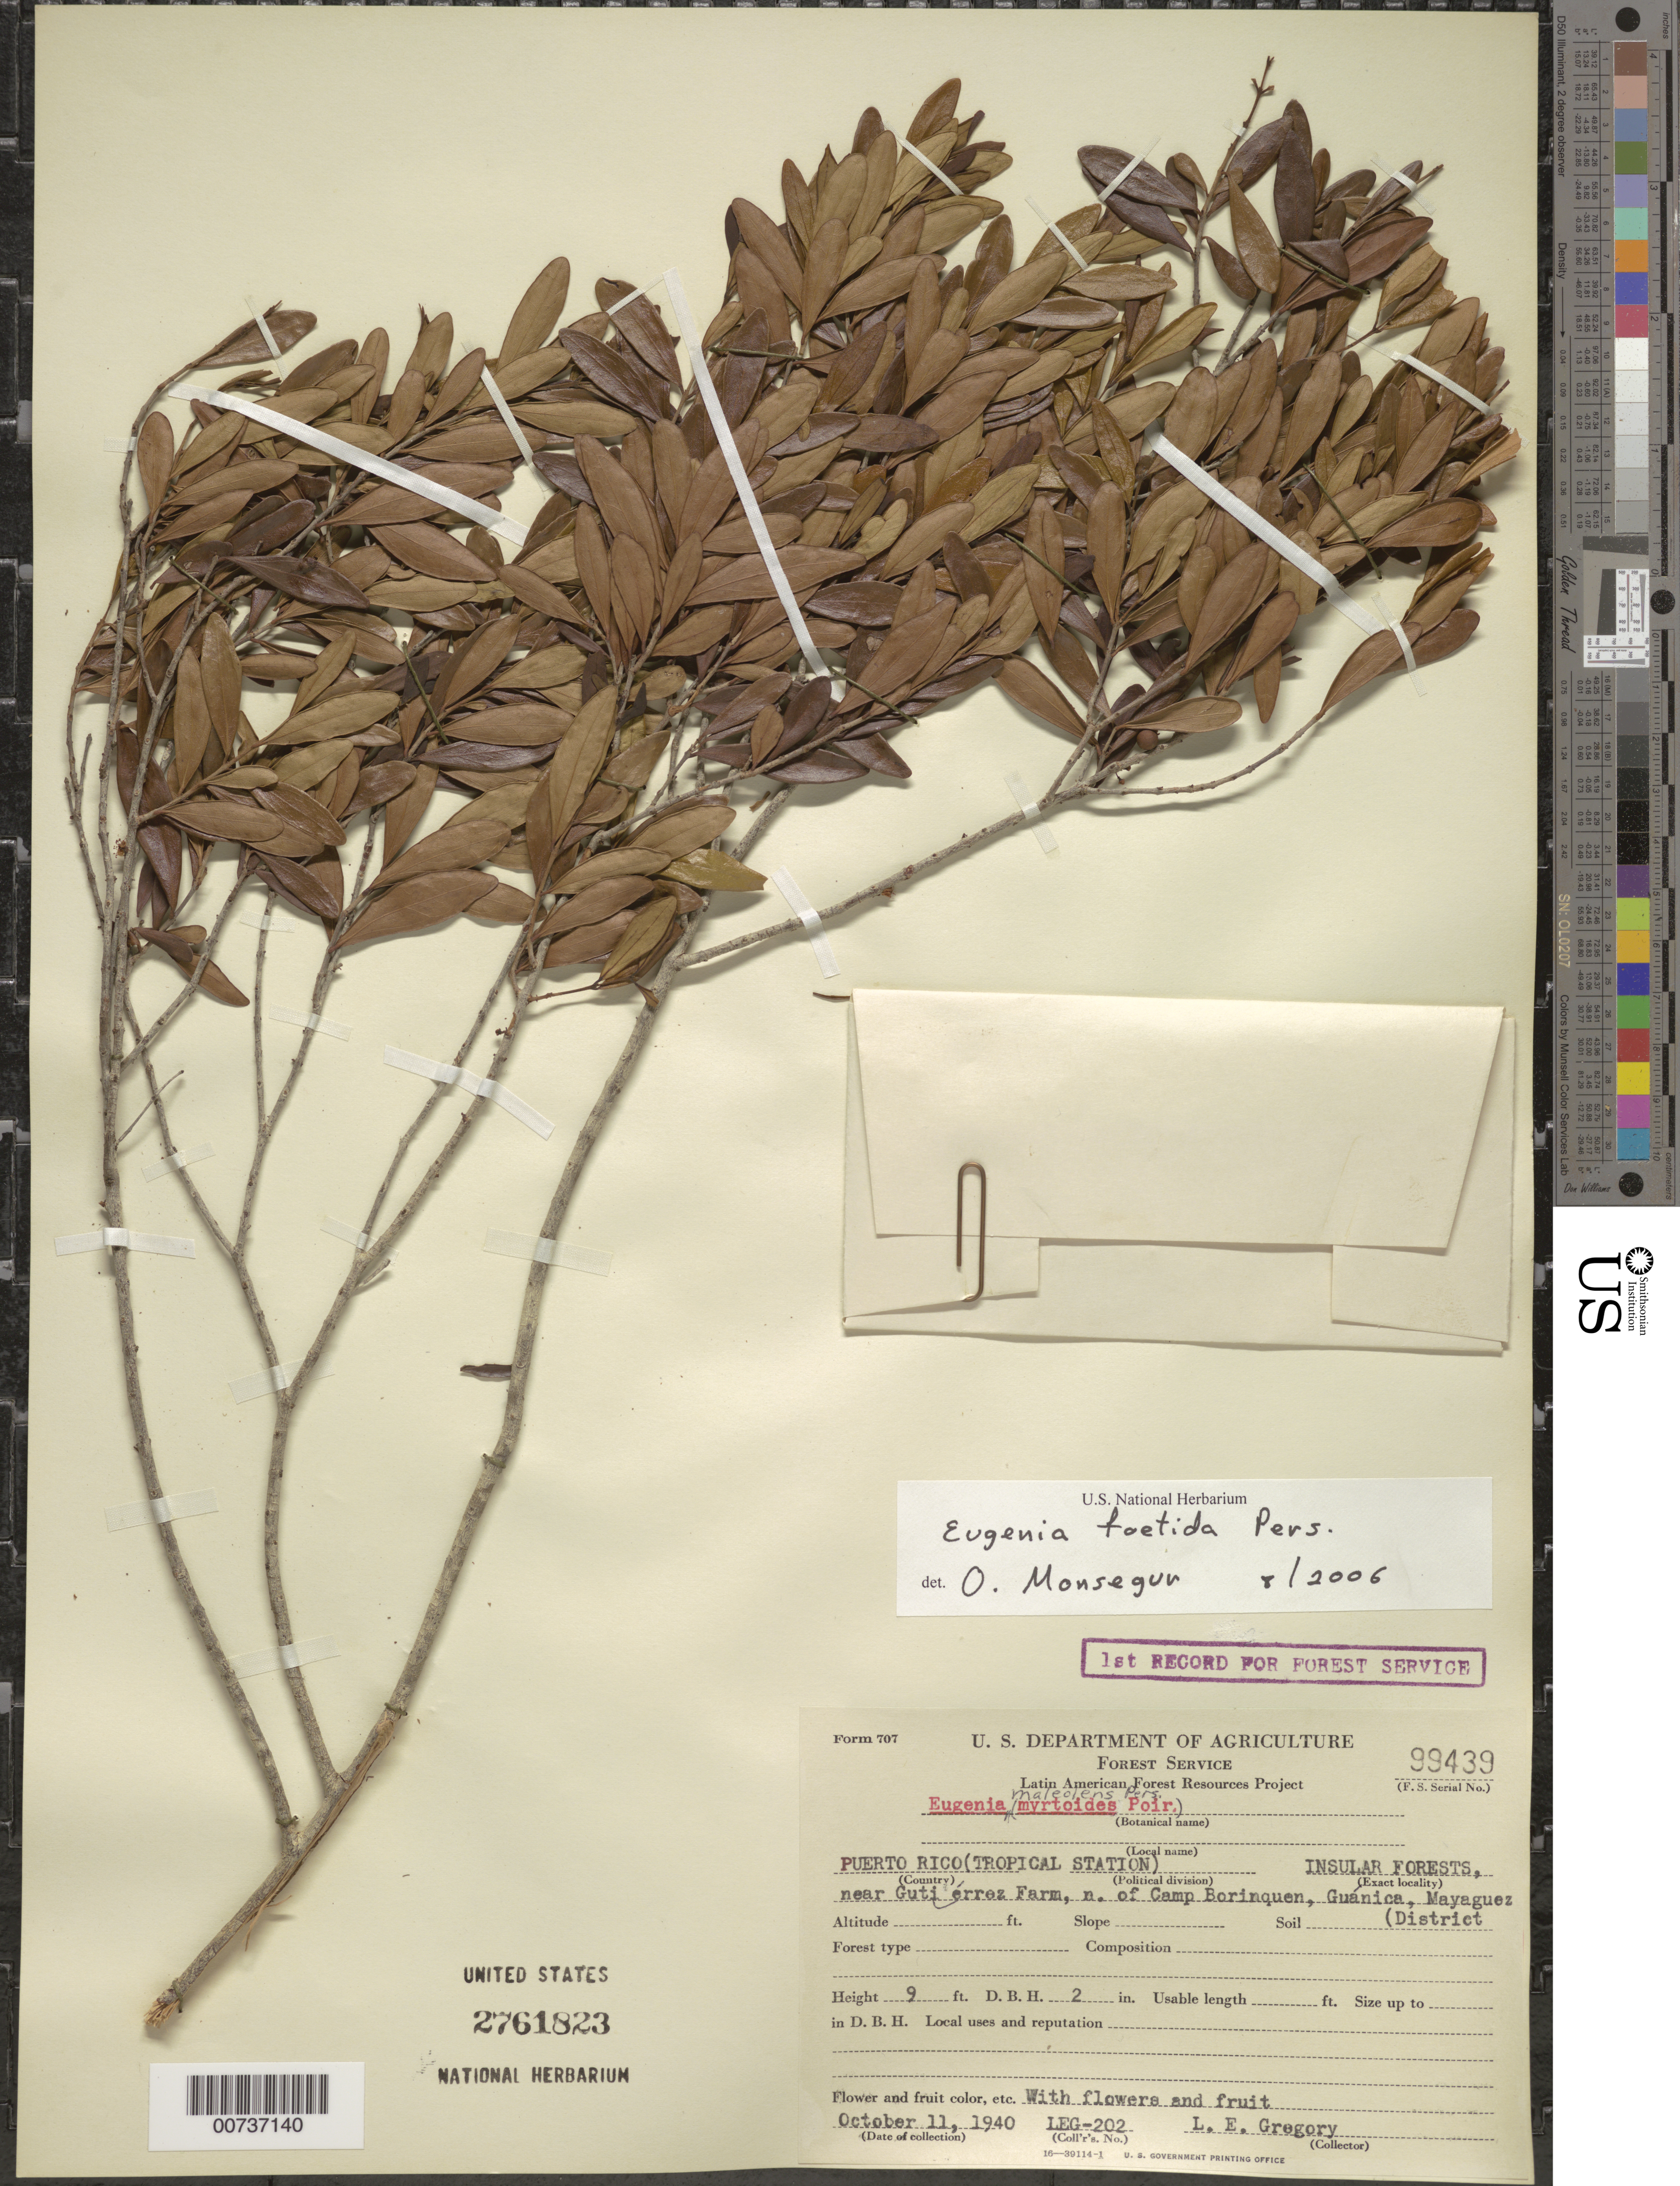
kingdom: Plantae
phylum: Tracheophyta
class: Magnoliopsida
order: Myrtales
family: Myrtaceae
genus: Eugenia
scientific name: Eugenia monticola var. monticola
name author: (Sw.) DC.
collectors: L. E. Gregory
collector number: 202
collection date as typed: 11 Oct 1940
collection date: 1940-10-11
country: Puerto Rico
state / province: Guánica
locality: Gutiérrez Farm, N of Camp Borinquen, Guánica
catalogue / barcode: US 2761823